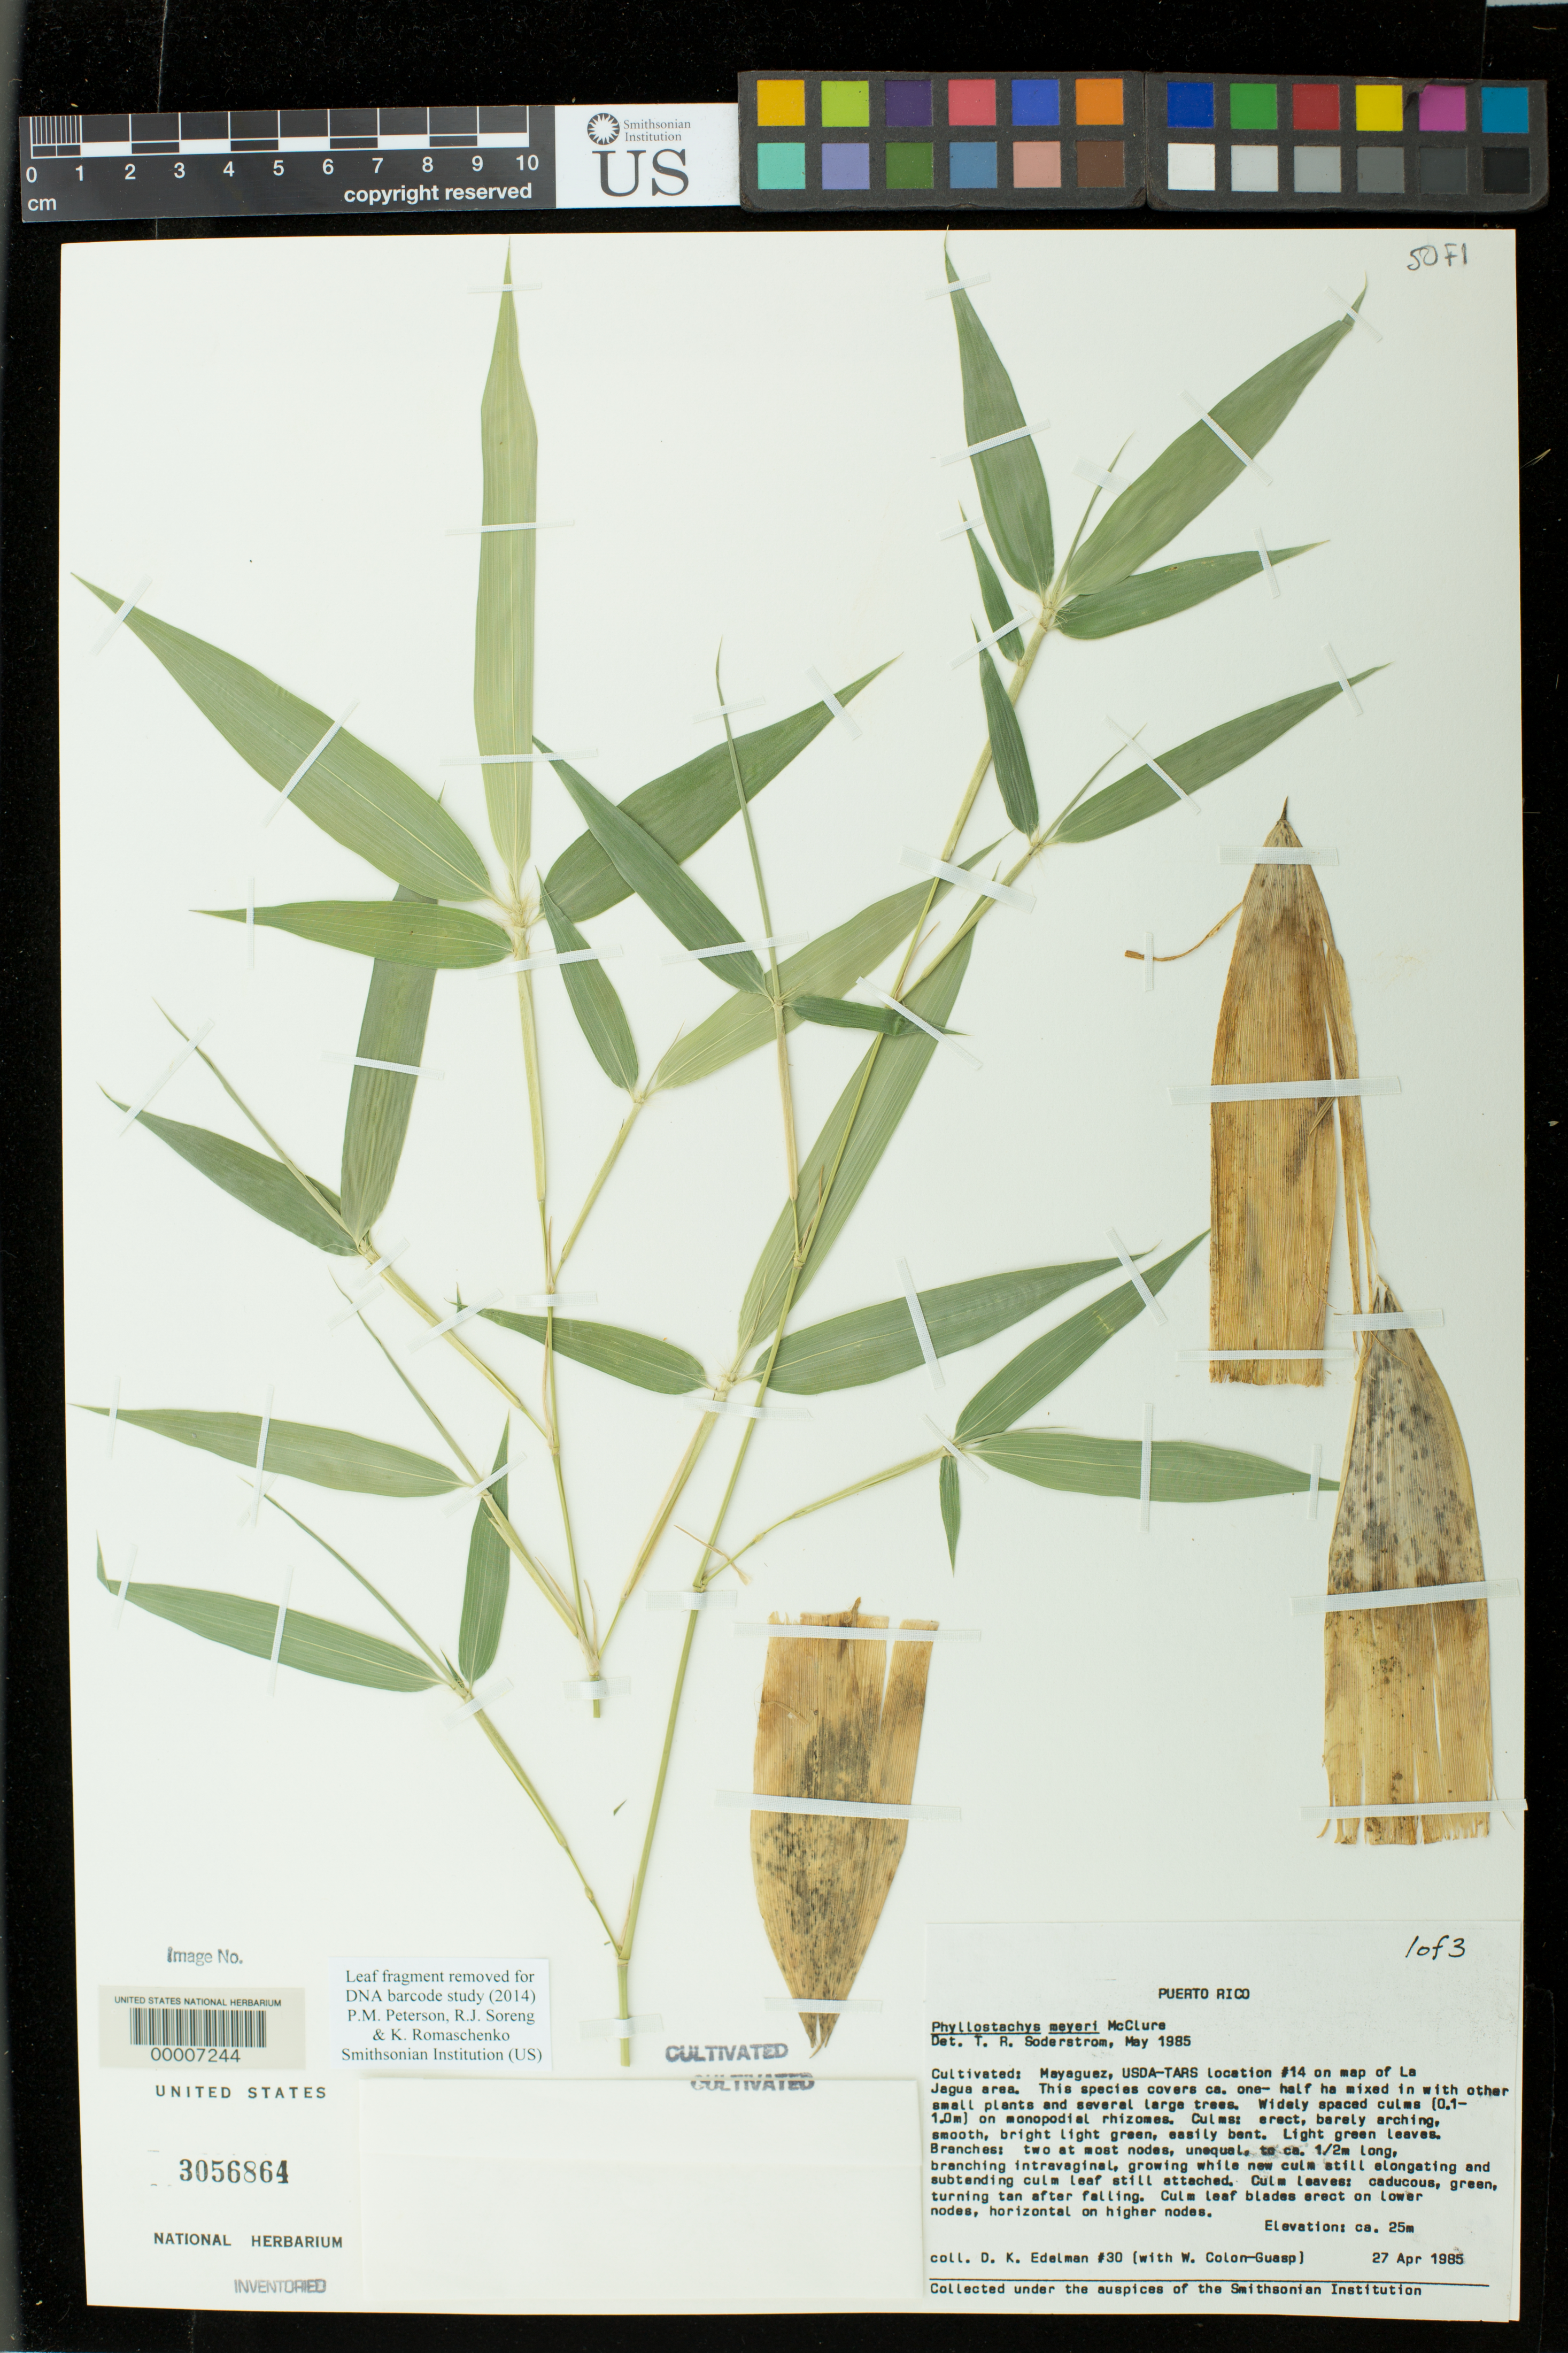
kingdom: Plantae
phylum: Tracheophyta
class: Liliopsida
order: Poales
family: Poaceae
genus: Phyllostachys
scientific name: Phyllostachys meyeri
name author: McClure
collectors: D. Edelman & W. Colon Guasp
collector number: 30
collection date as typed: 27 Apr 1985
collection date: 1985-04-27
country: Puerto Rico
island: Greater Antilles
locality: Mayaguez, usda-tars, location 14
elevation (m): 25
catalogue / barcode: US 3056864